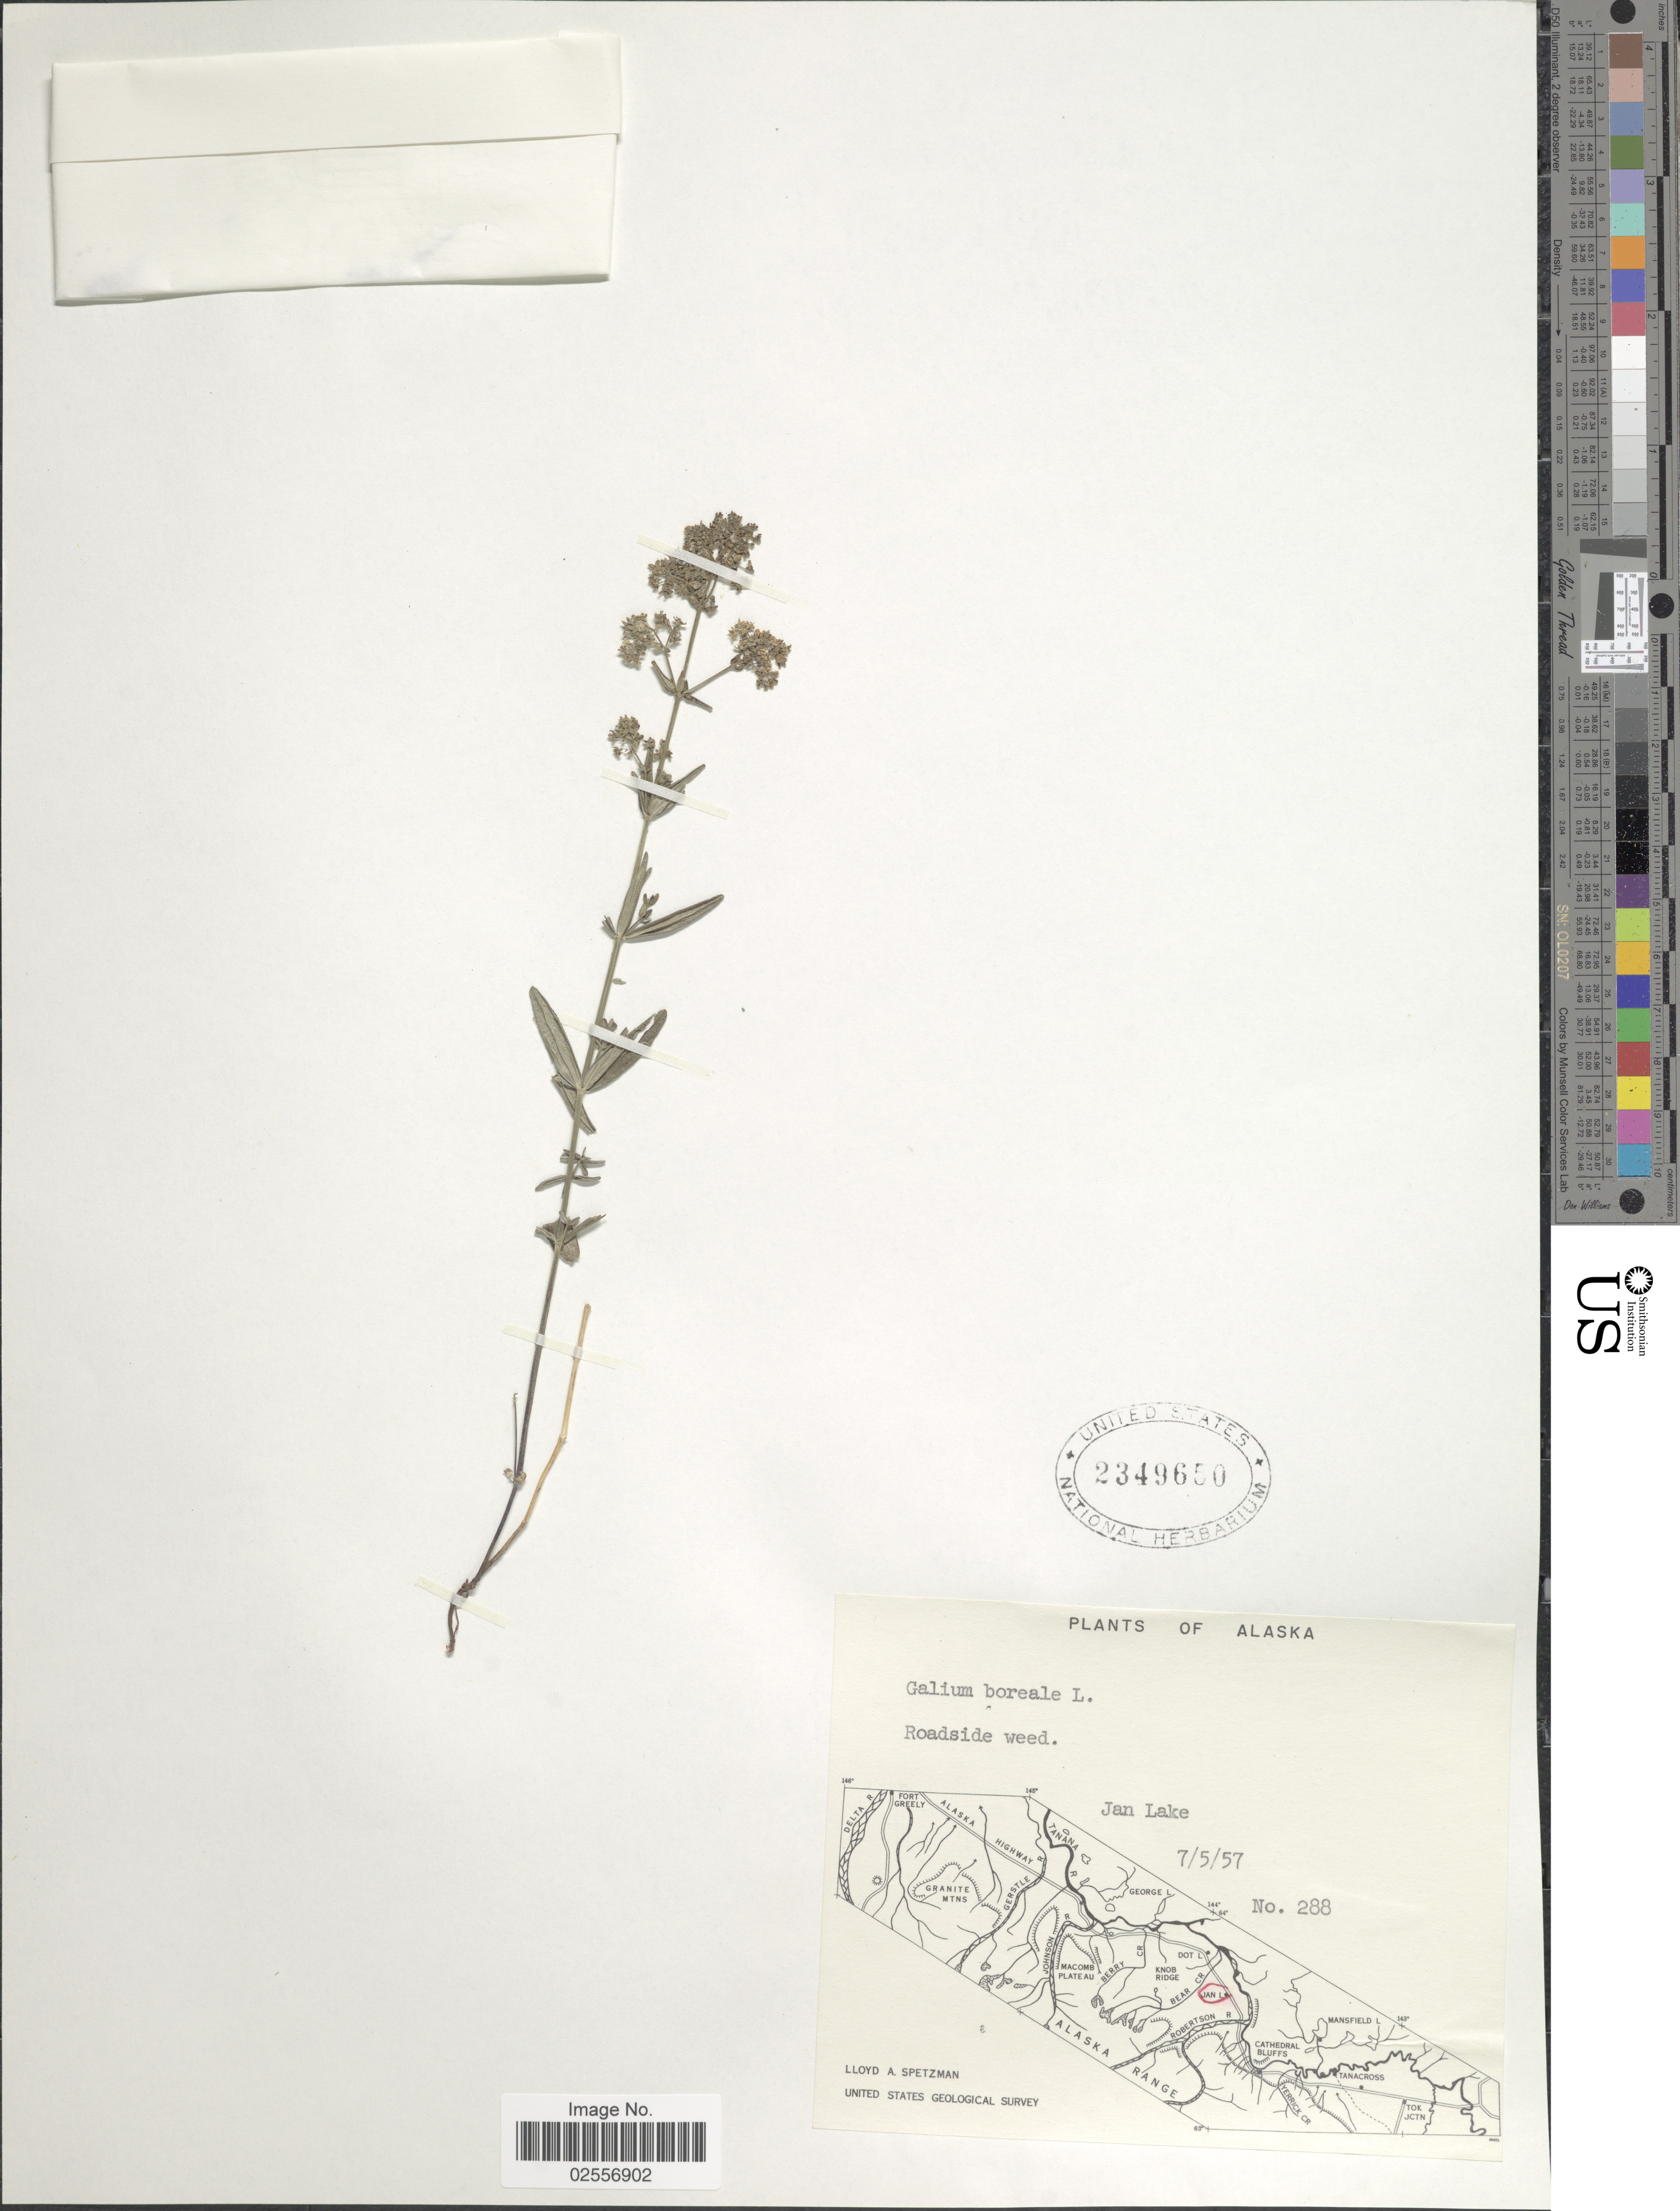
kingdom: Plantae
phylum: Tracheophyta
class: Magnoliopsida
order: Gentianales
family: Rubiaceae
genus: Galium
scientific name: Galium boreale L.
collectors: L. Spetzman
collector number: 288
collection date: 1957-07-05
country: United States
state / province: Alaska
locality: Jan Lake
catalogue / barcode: US 2349650